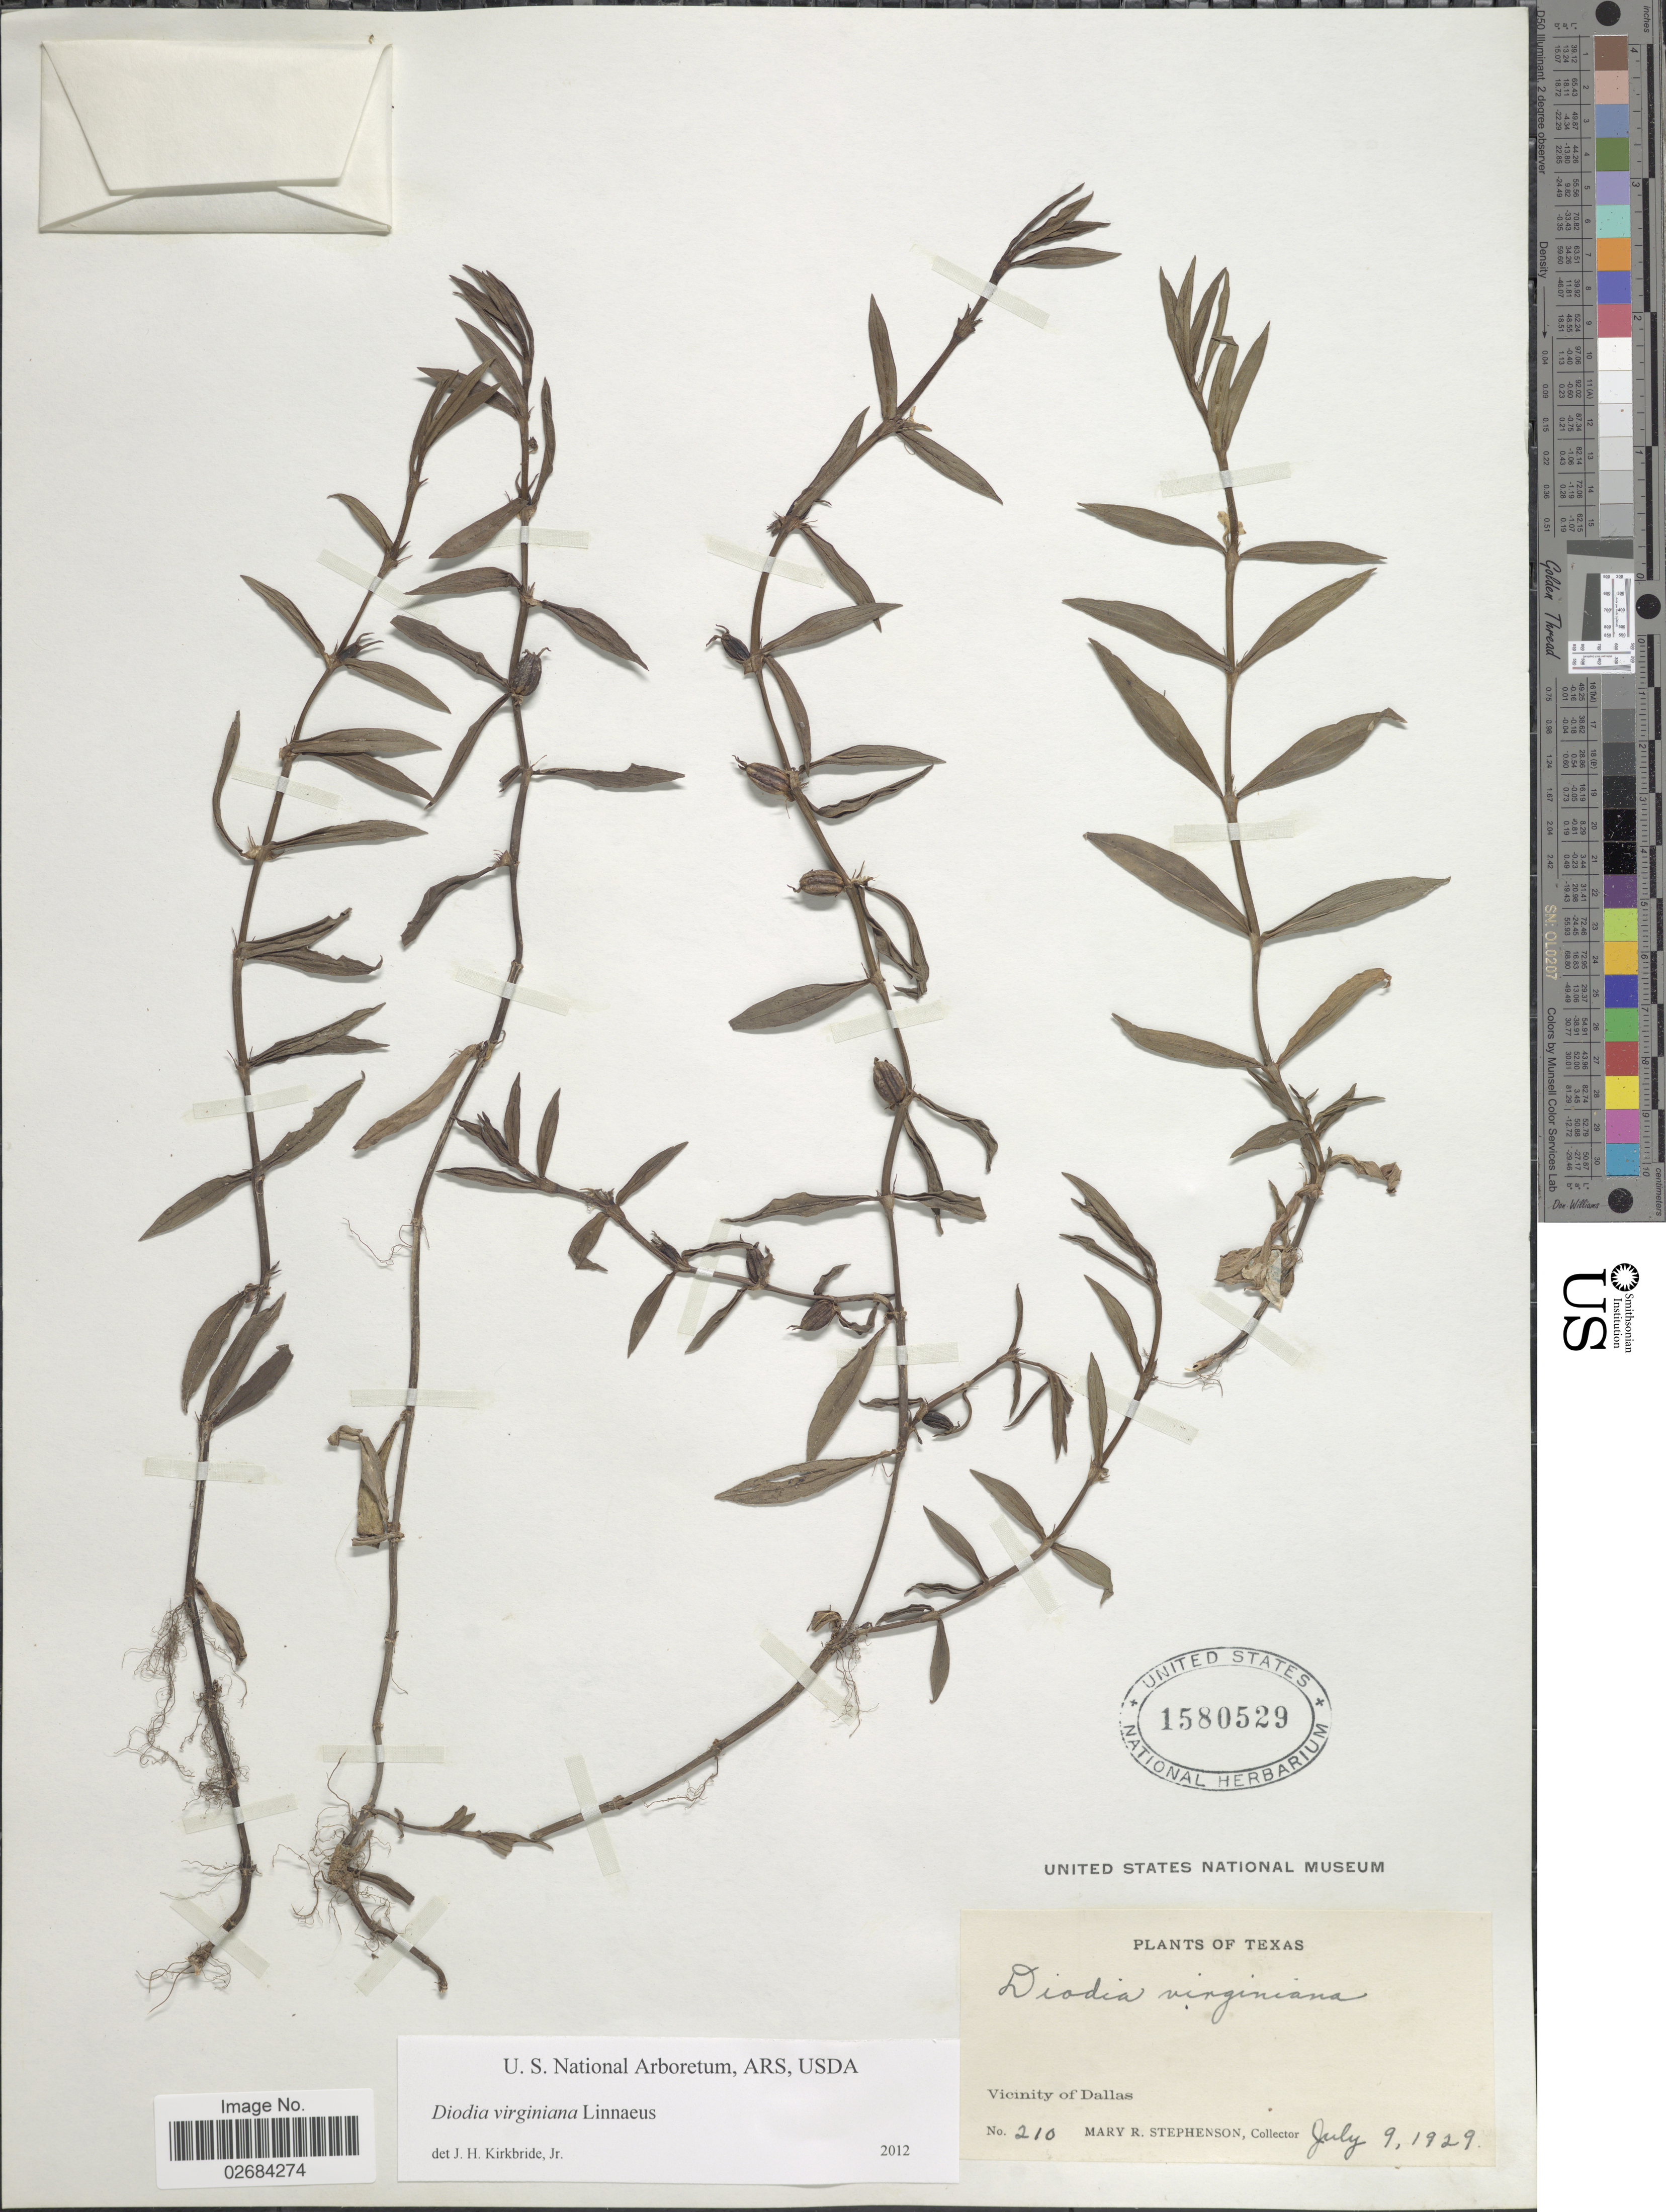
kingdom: Plantae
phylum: Tracheophyta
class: Magnoliopsida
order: Gentianales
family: Rubiaceae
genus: Diodia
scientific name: Diodia virginiana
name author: L.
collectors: M. Stephenson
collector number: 210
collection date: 1929-07-09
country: United States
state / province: Texas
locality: Vicinity of Dallas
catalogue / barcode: US 1580529